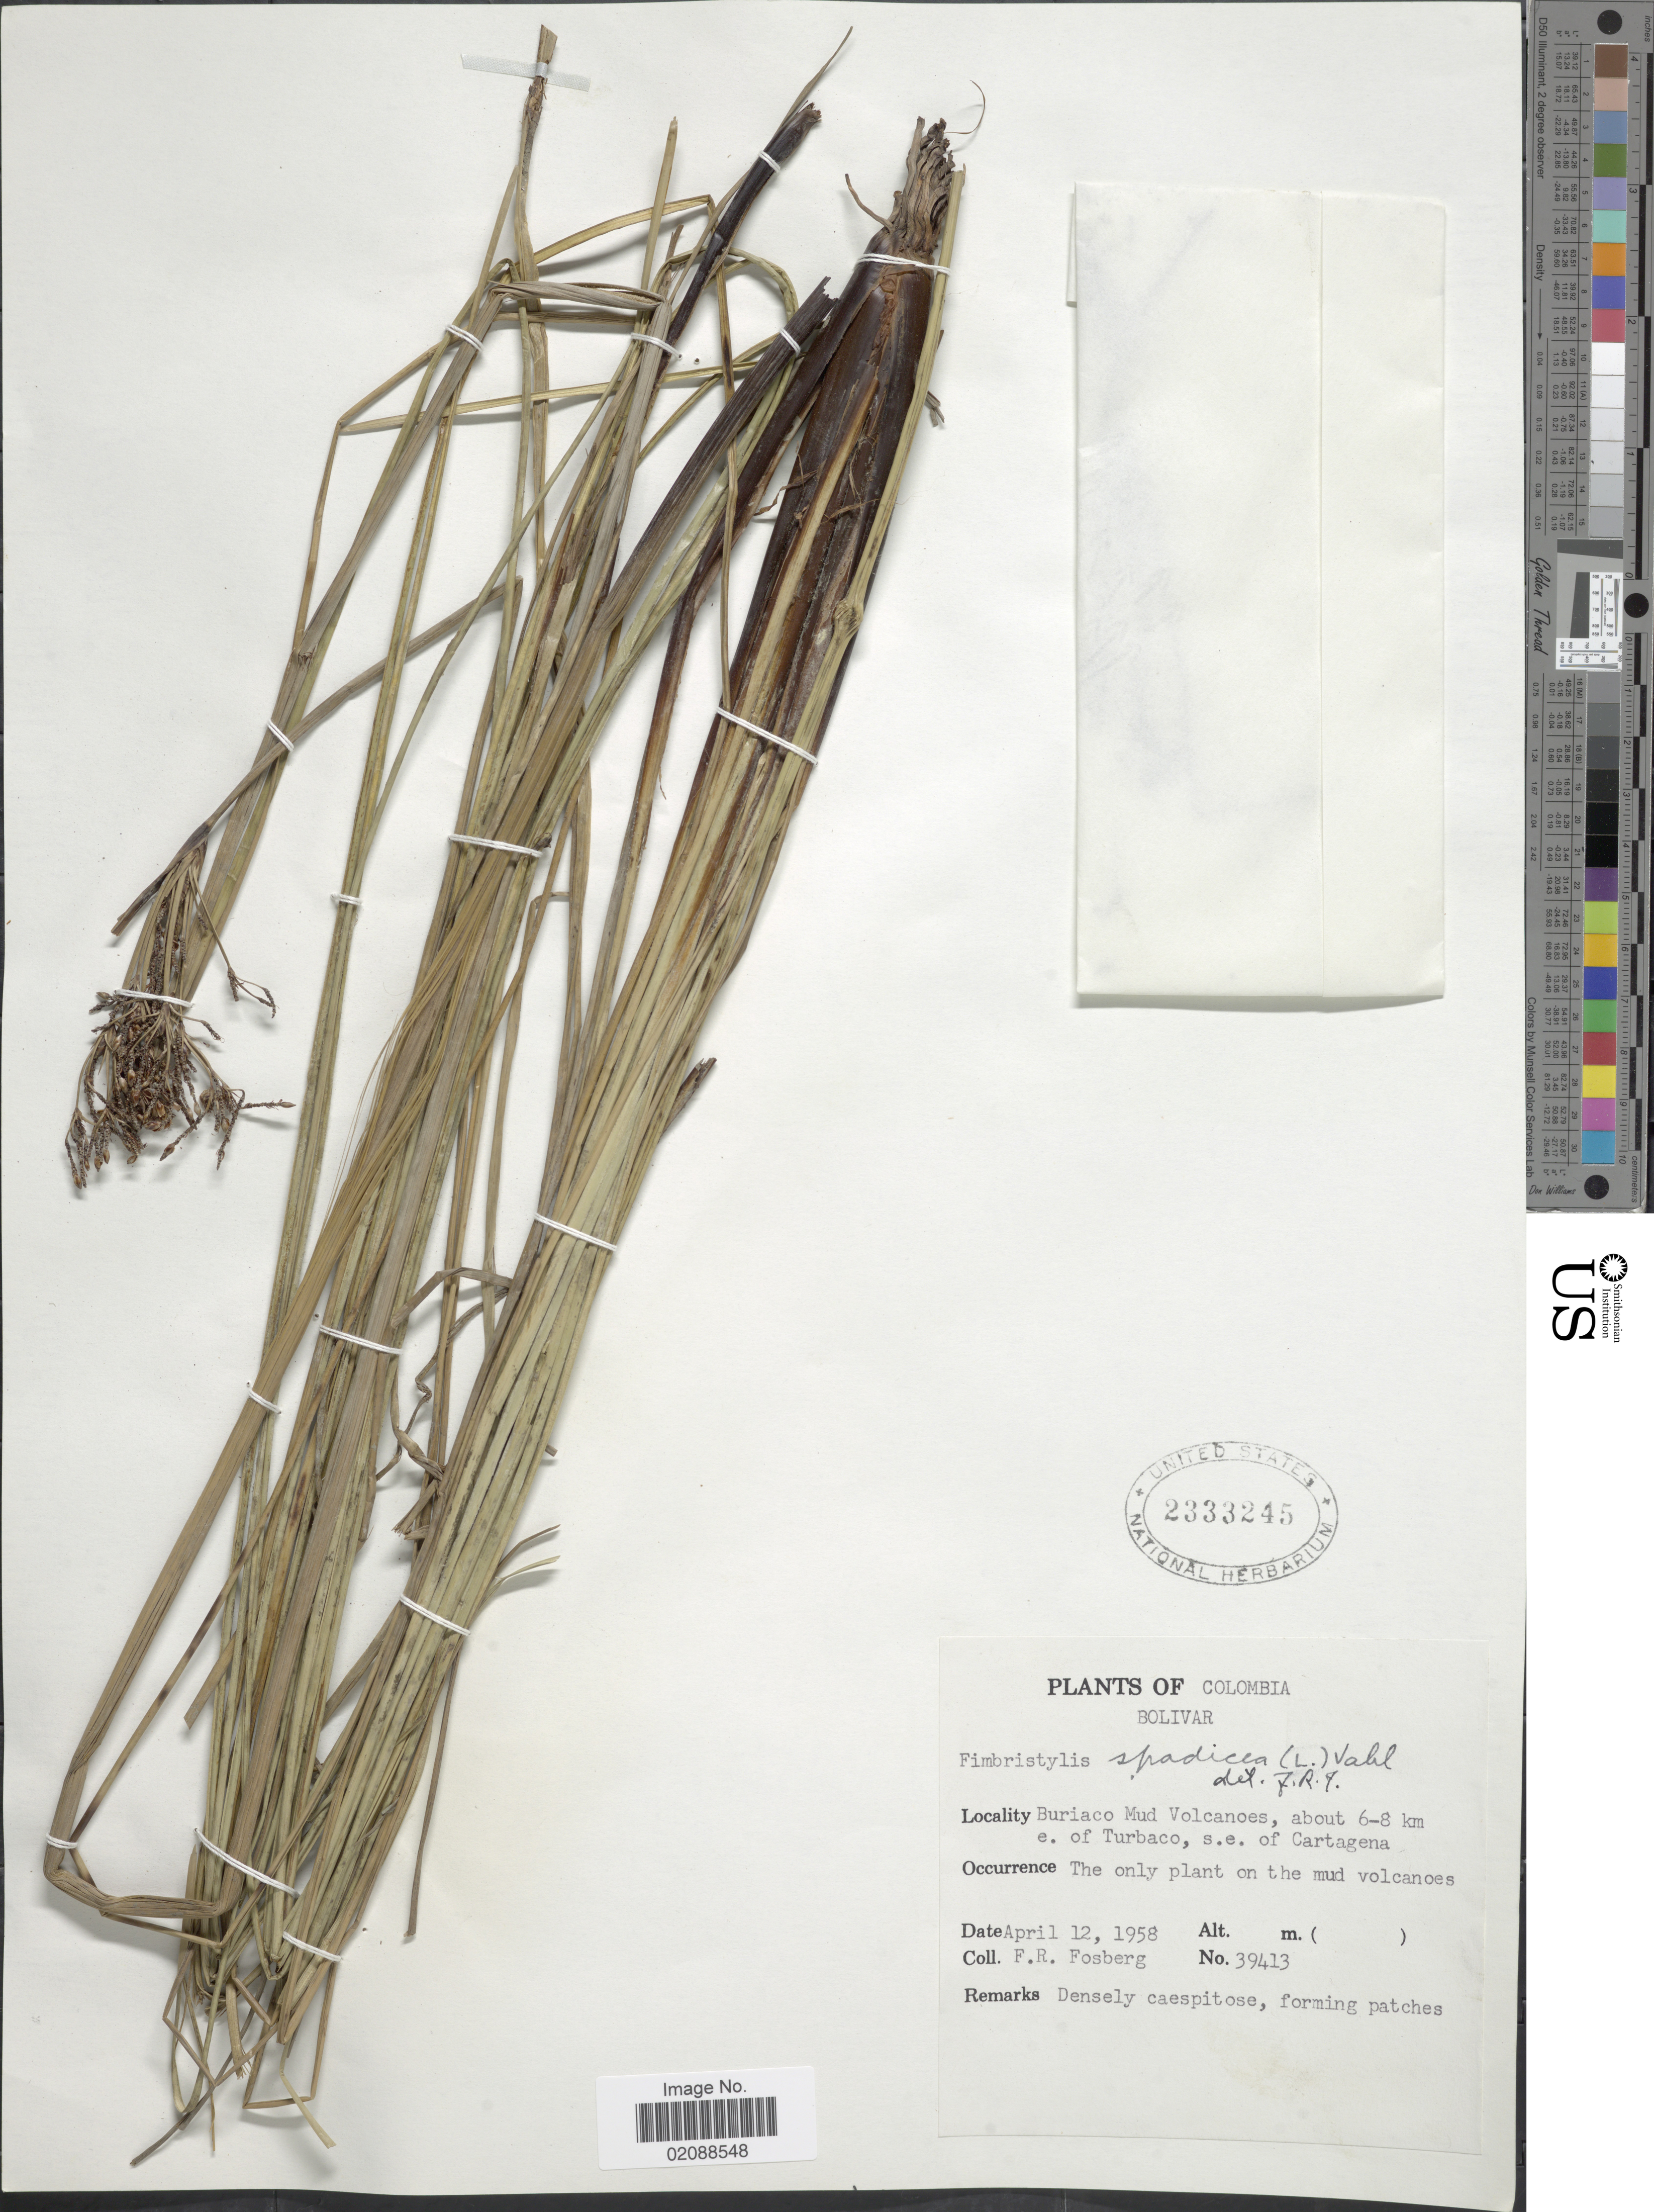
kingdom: Plantae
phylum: Tracheophyta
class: Liliopsida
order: Poales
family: Cyperaceae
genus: Fimbristylis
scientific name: Fimbristylis spadicea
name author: (L.) Vahl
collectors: F. R. Fosberg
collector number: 39413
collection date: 1958-04-12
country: Colombia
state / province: Bolívar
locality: Buriaco Mud Volcanoes, about 6-8 km e. of Turbaco, s.e. of Cartagena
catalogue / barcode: US 2333245